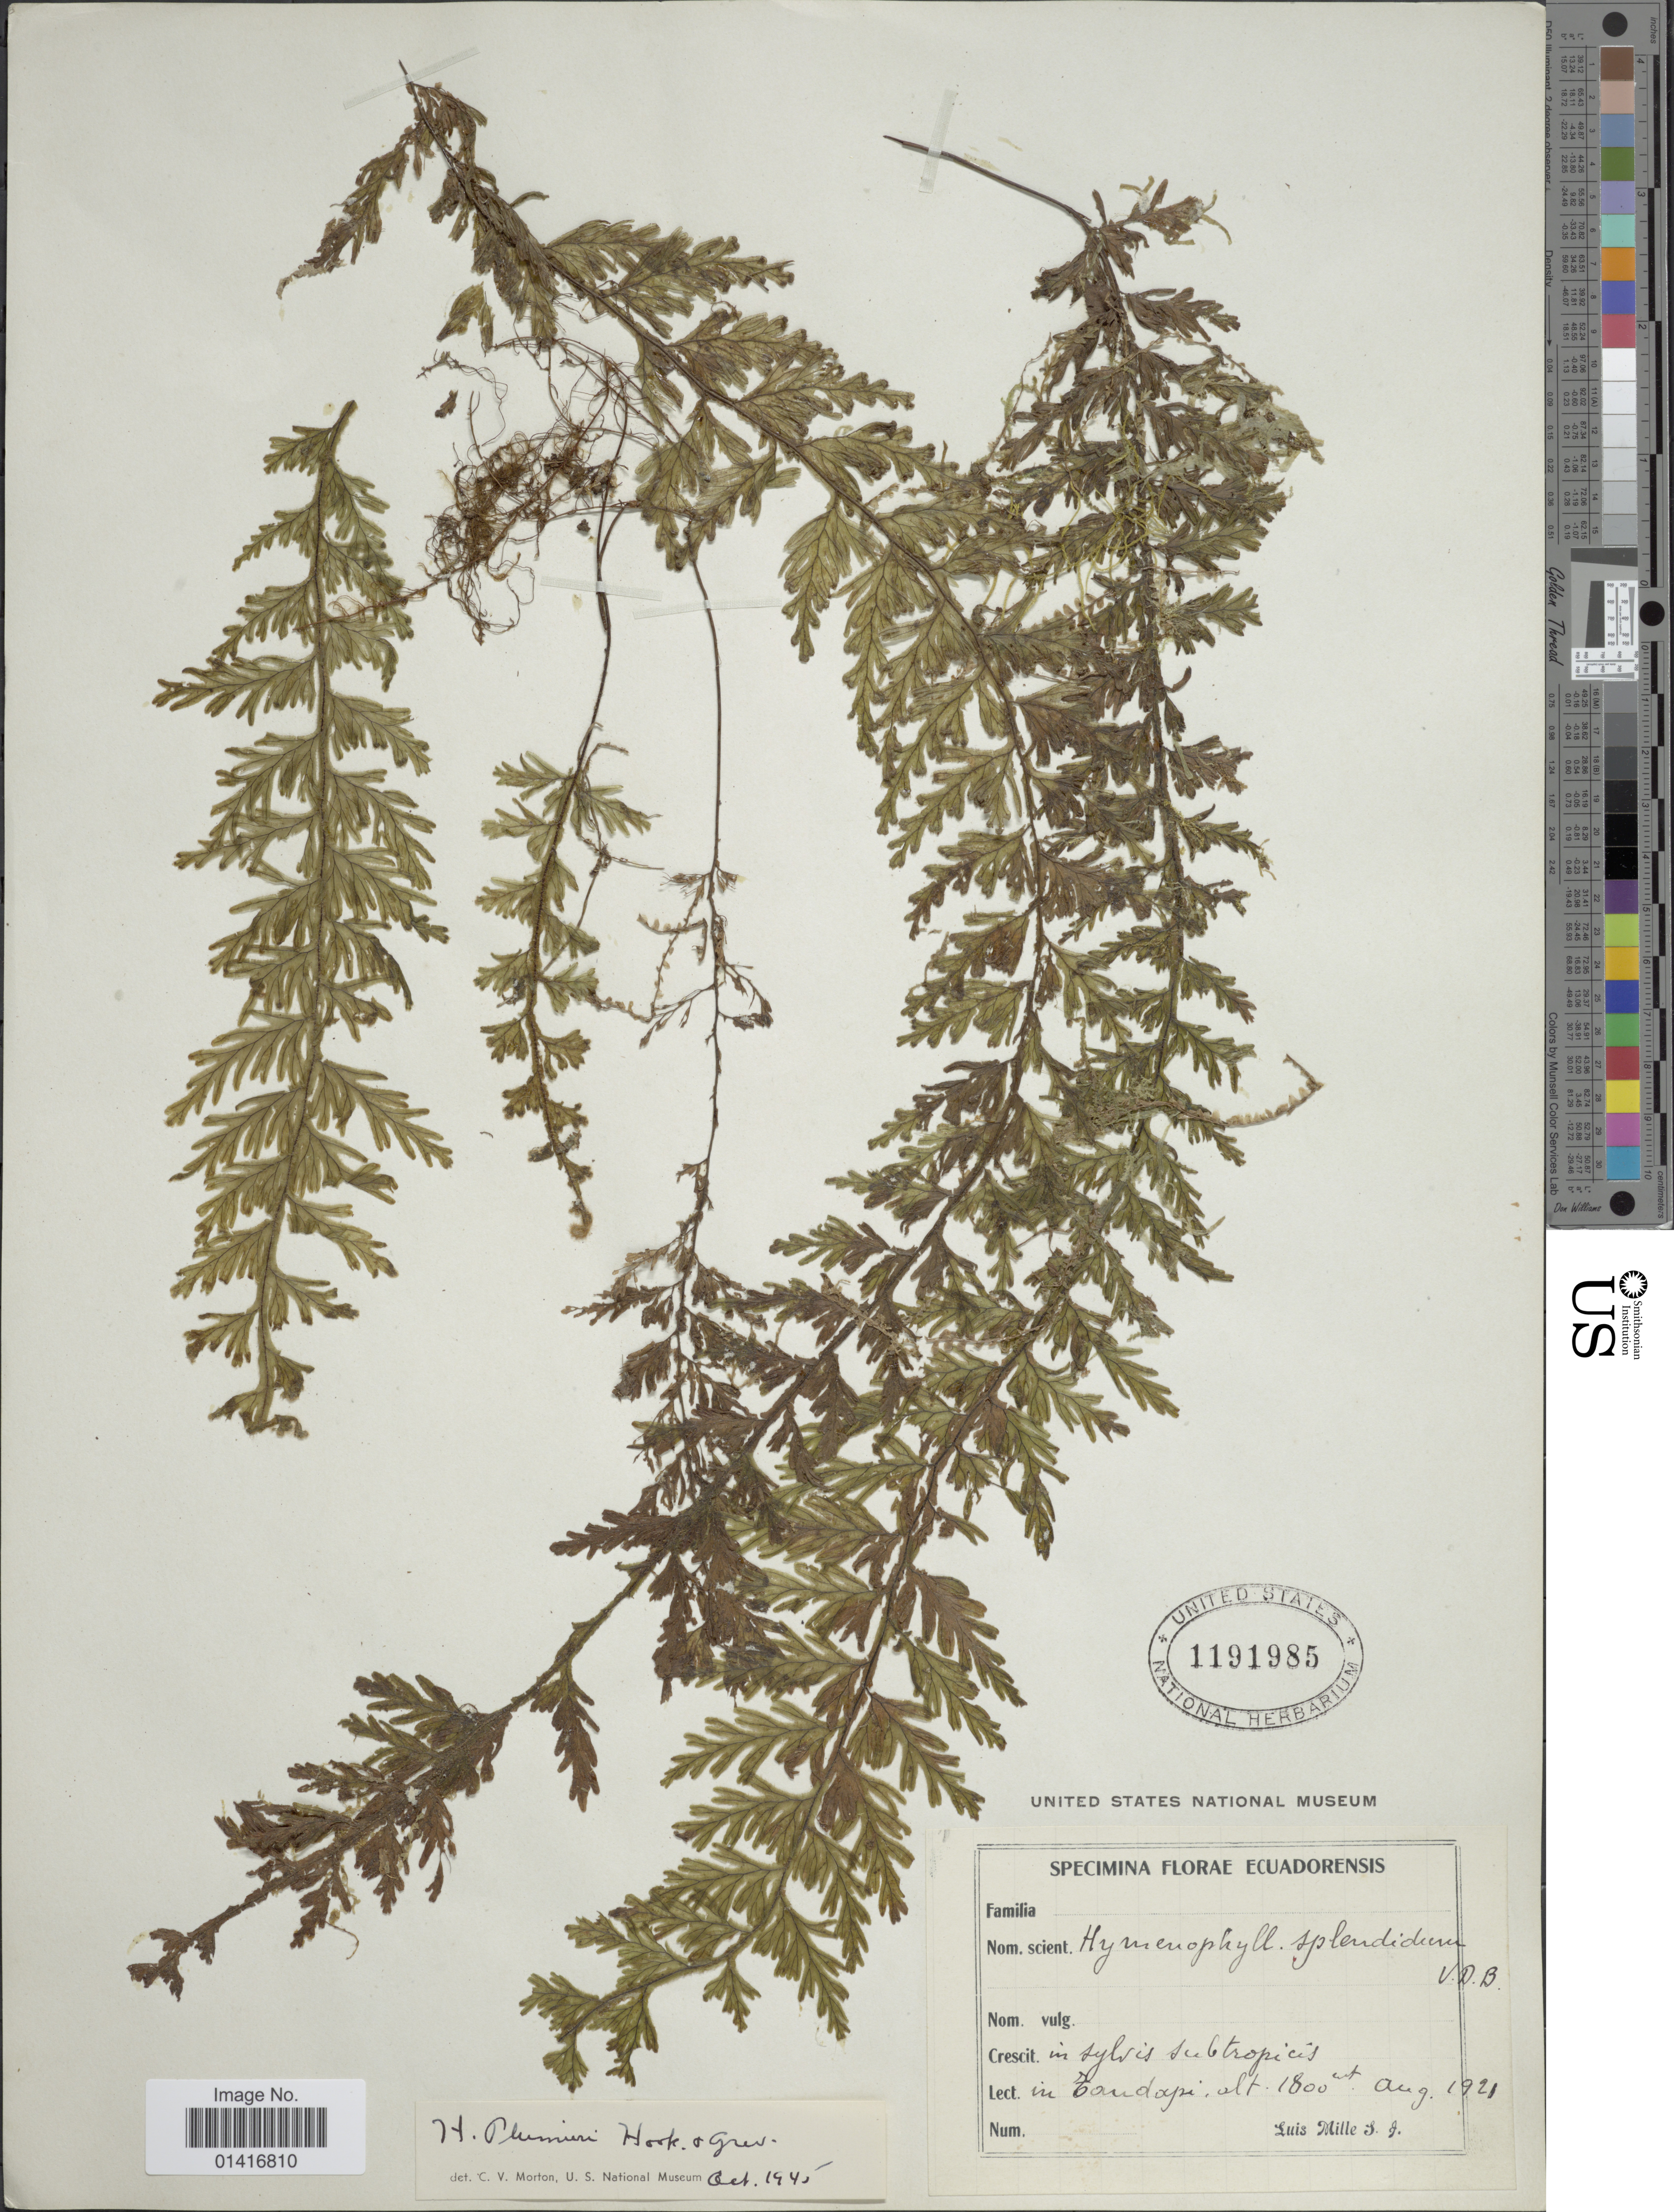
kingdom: Plantae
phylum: Tracheophyta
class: Polypodiopsida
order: Hymenophyllales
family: Hymenophyllaceae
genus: Hymenophyllum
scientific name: Hymenophyllum plumieri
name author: Hook. & Grev.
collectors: L. Mille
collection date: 1921-08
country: Ecuador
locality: In Sylvis subtropicis. in Tondouyi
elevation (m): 1800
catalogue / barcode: US 1191985